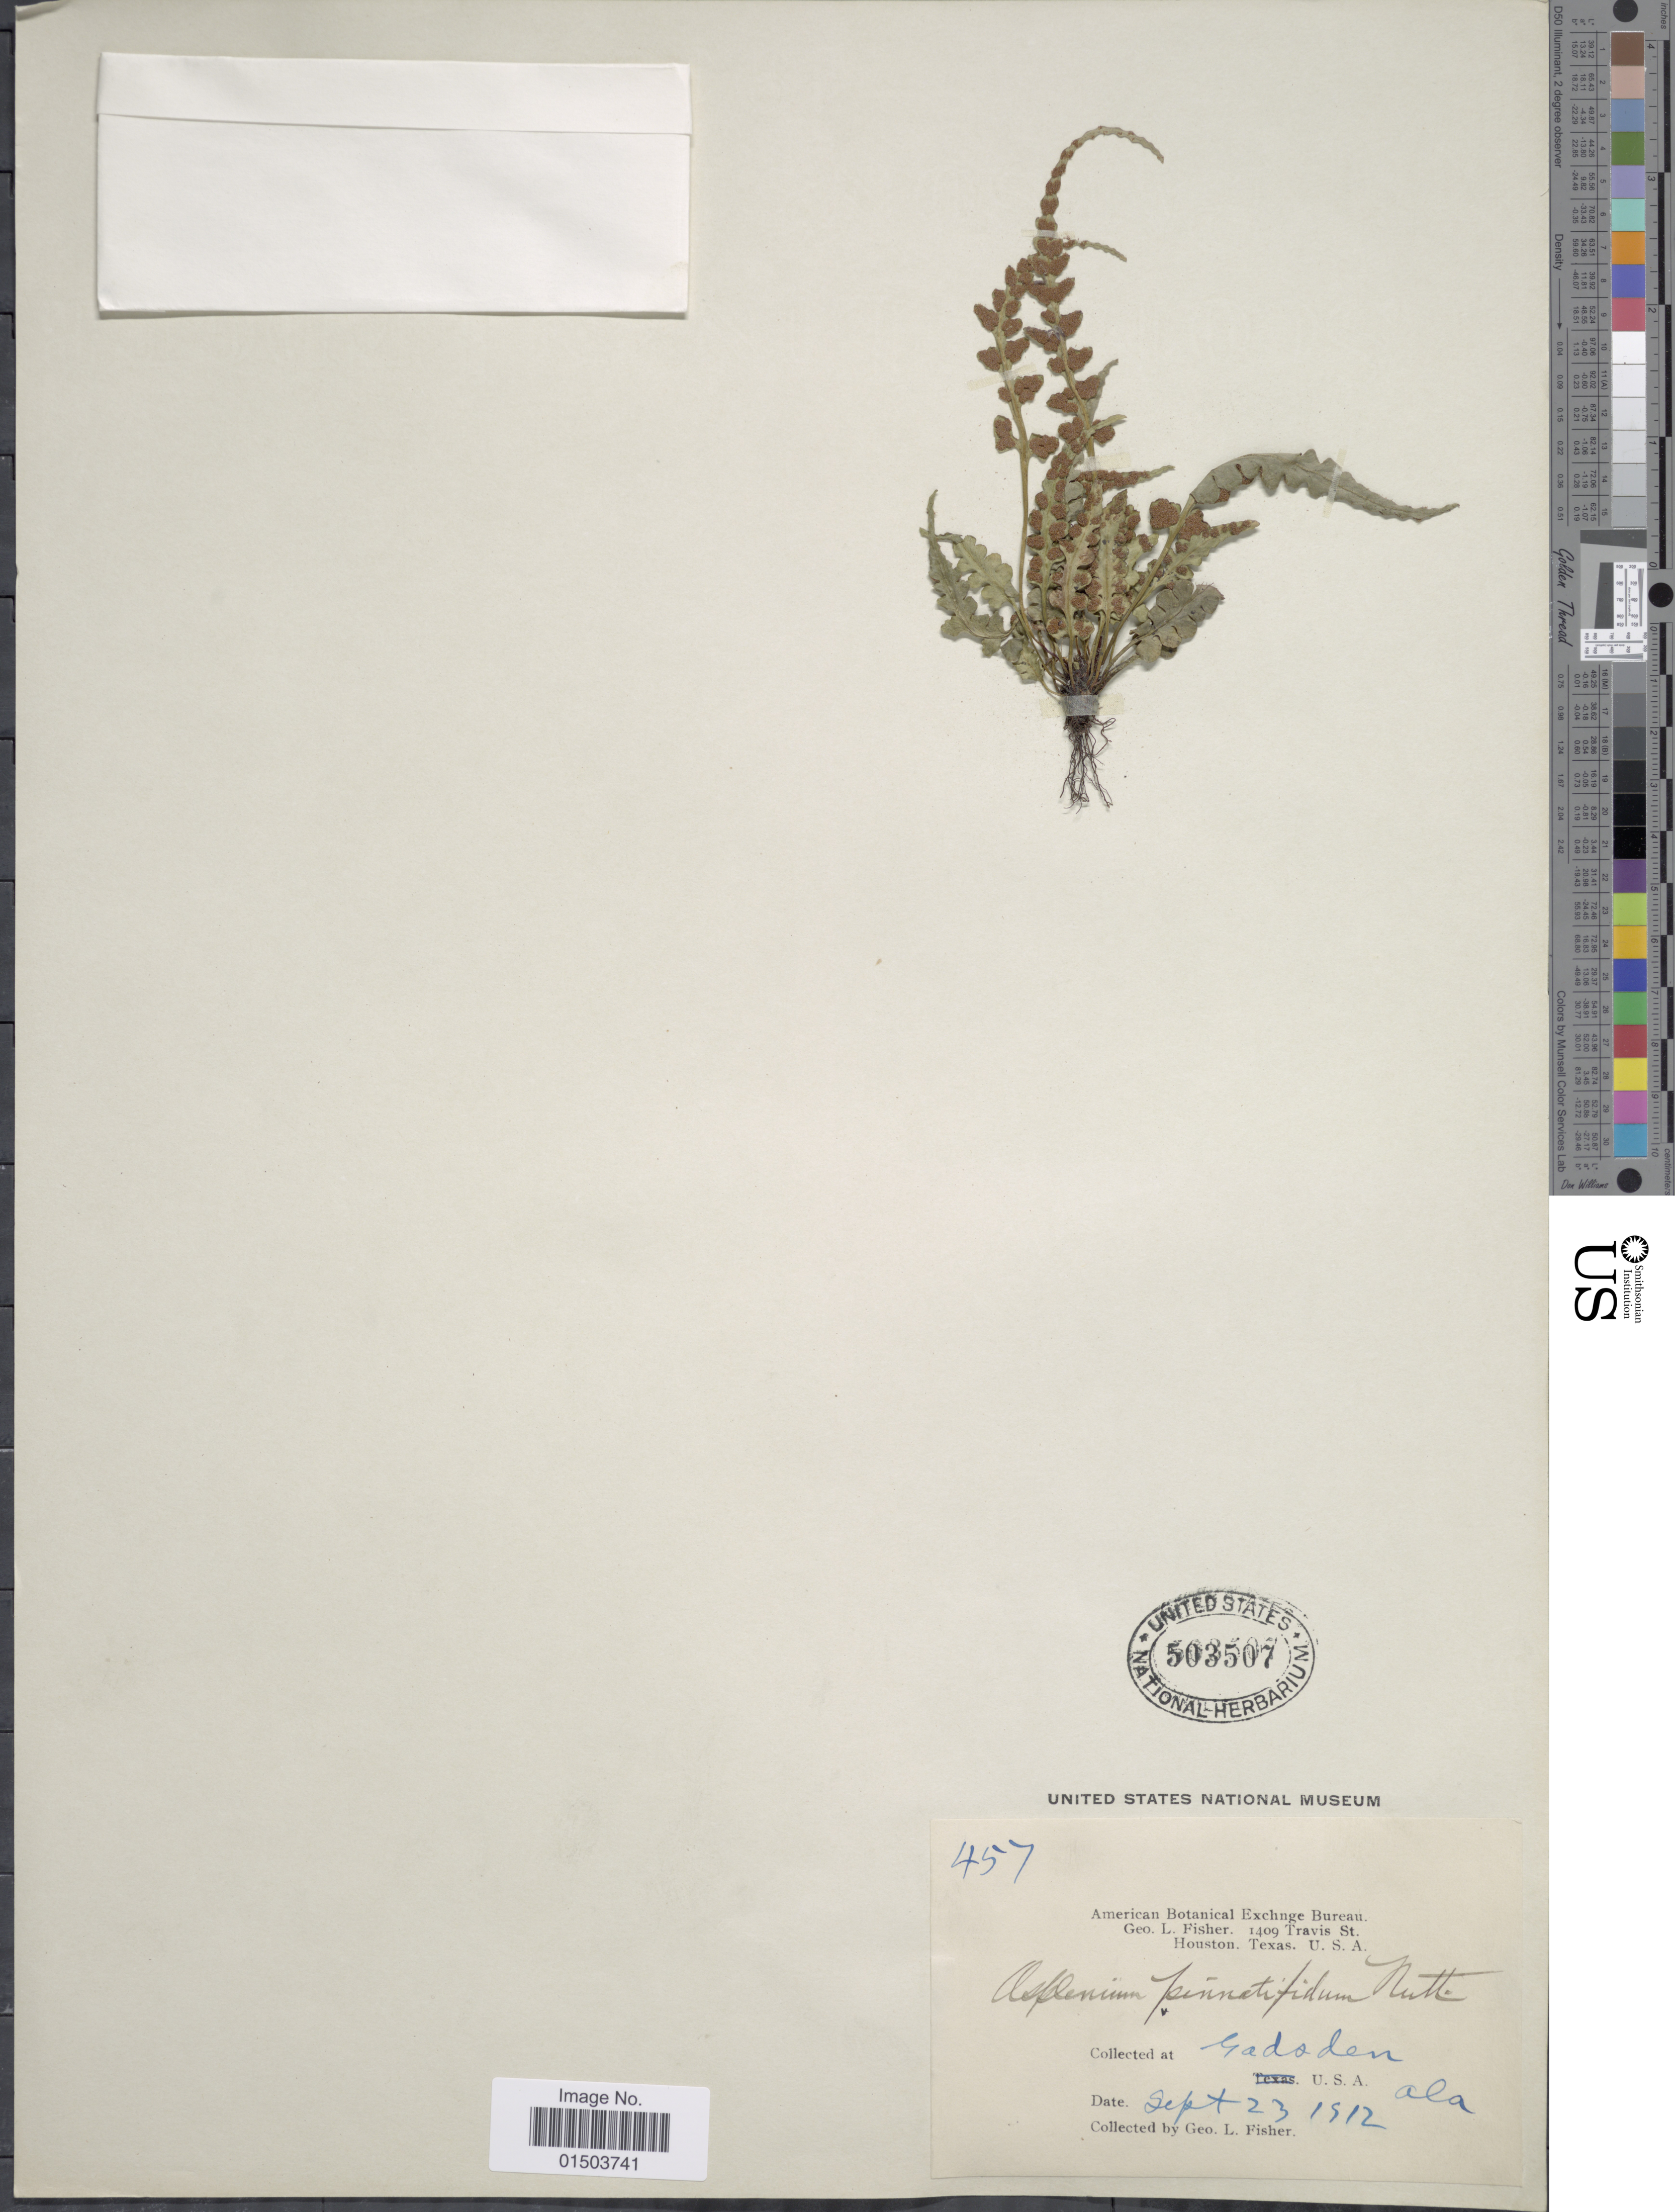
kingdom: Plantae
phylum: Tracheophyta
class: Polypodiopsida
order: Polypodiales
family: Aspleniaceae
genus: Asplenium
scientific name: Asplenium pinnatifidum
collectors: G. L. Fisher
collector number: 457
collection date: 1912-09-23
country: United States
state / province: Alabama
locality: Gadoden.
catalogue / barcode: US 503507